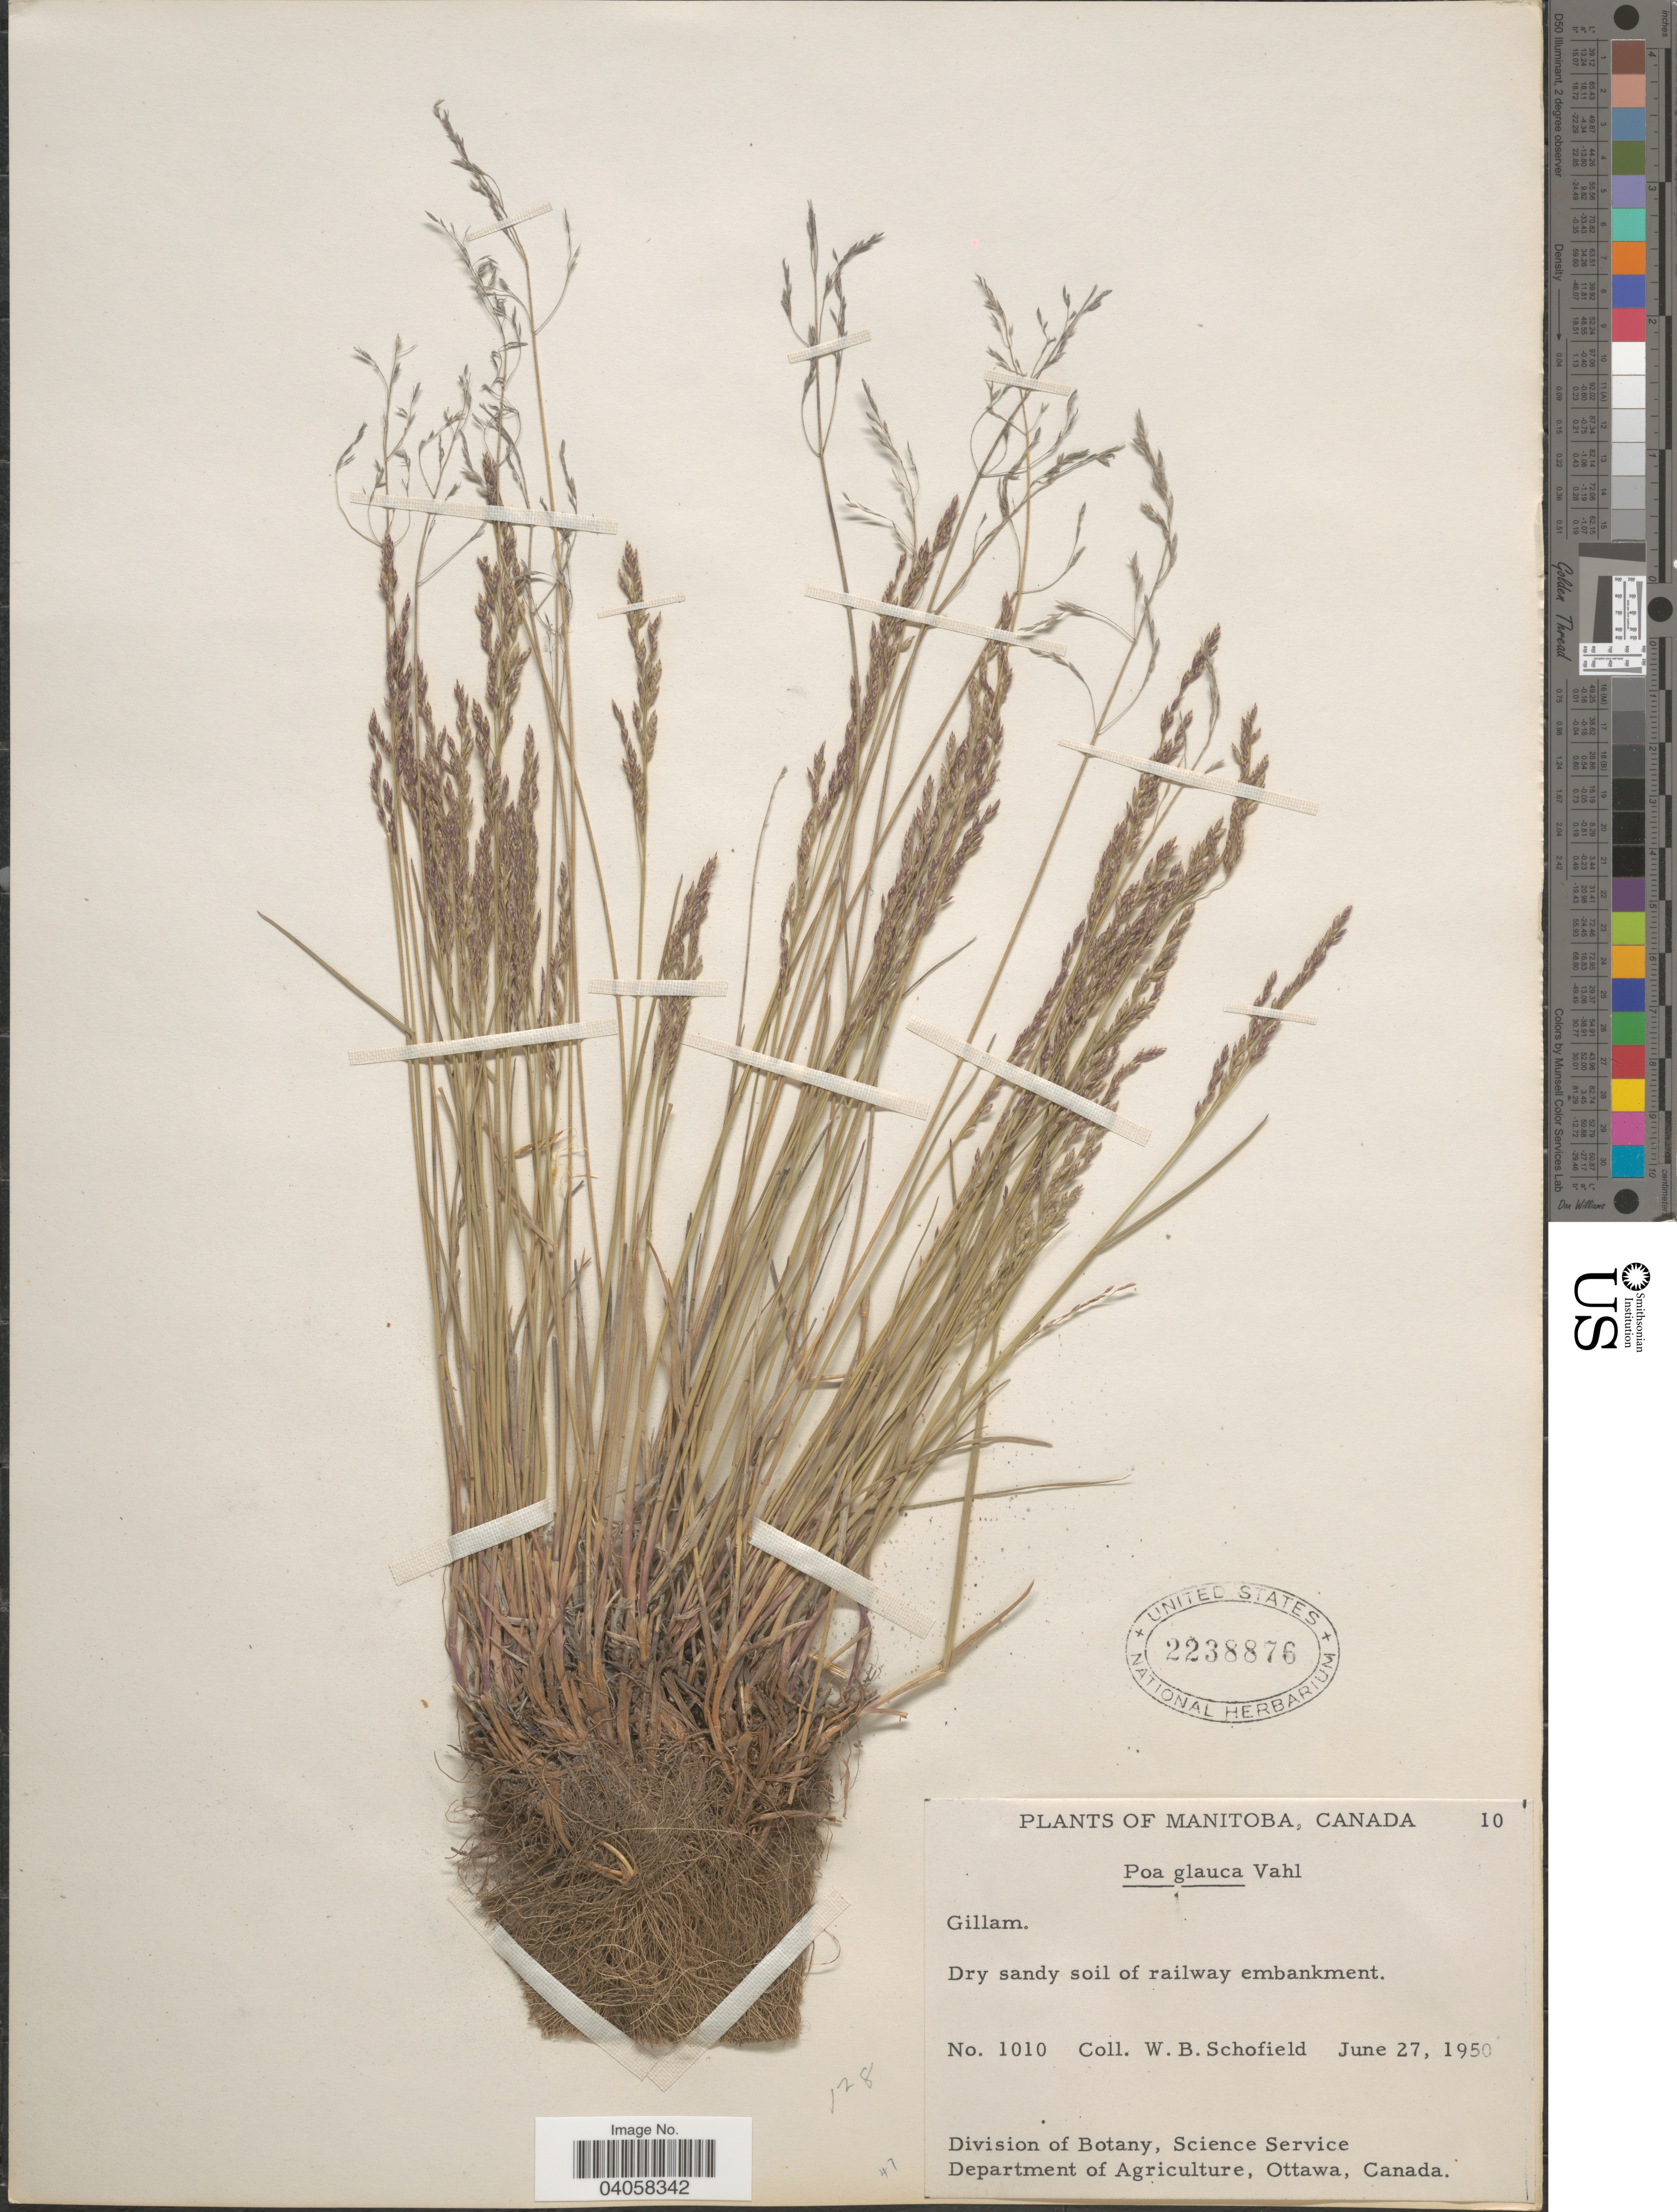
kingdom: Plantae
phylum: Tracheophyta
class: Liliopsida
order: Poales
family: Poaceae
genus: Poa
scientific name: Poa glauca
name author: Vahl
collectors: W. Schofield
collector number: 1010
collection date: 1950-06-27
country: Canada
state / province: Manitoba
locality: Gillam. Dry sandy soil of railway embankment.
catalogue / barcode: US 2238876